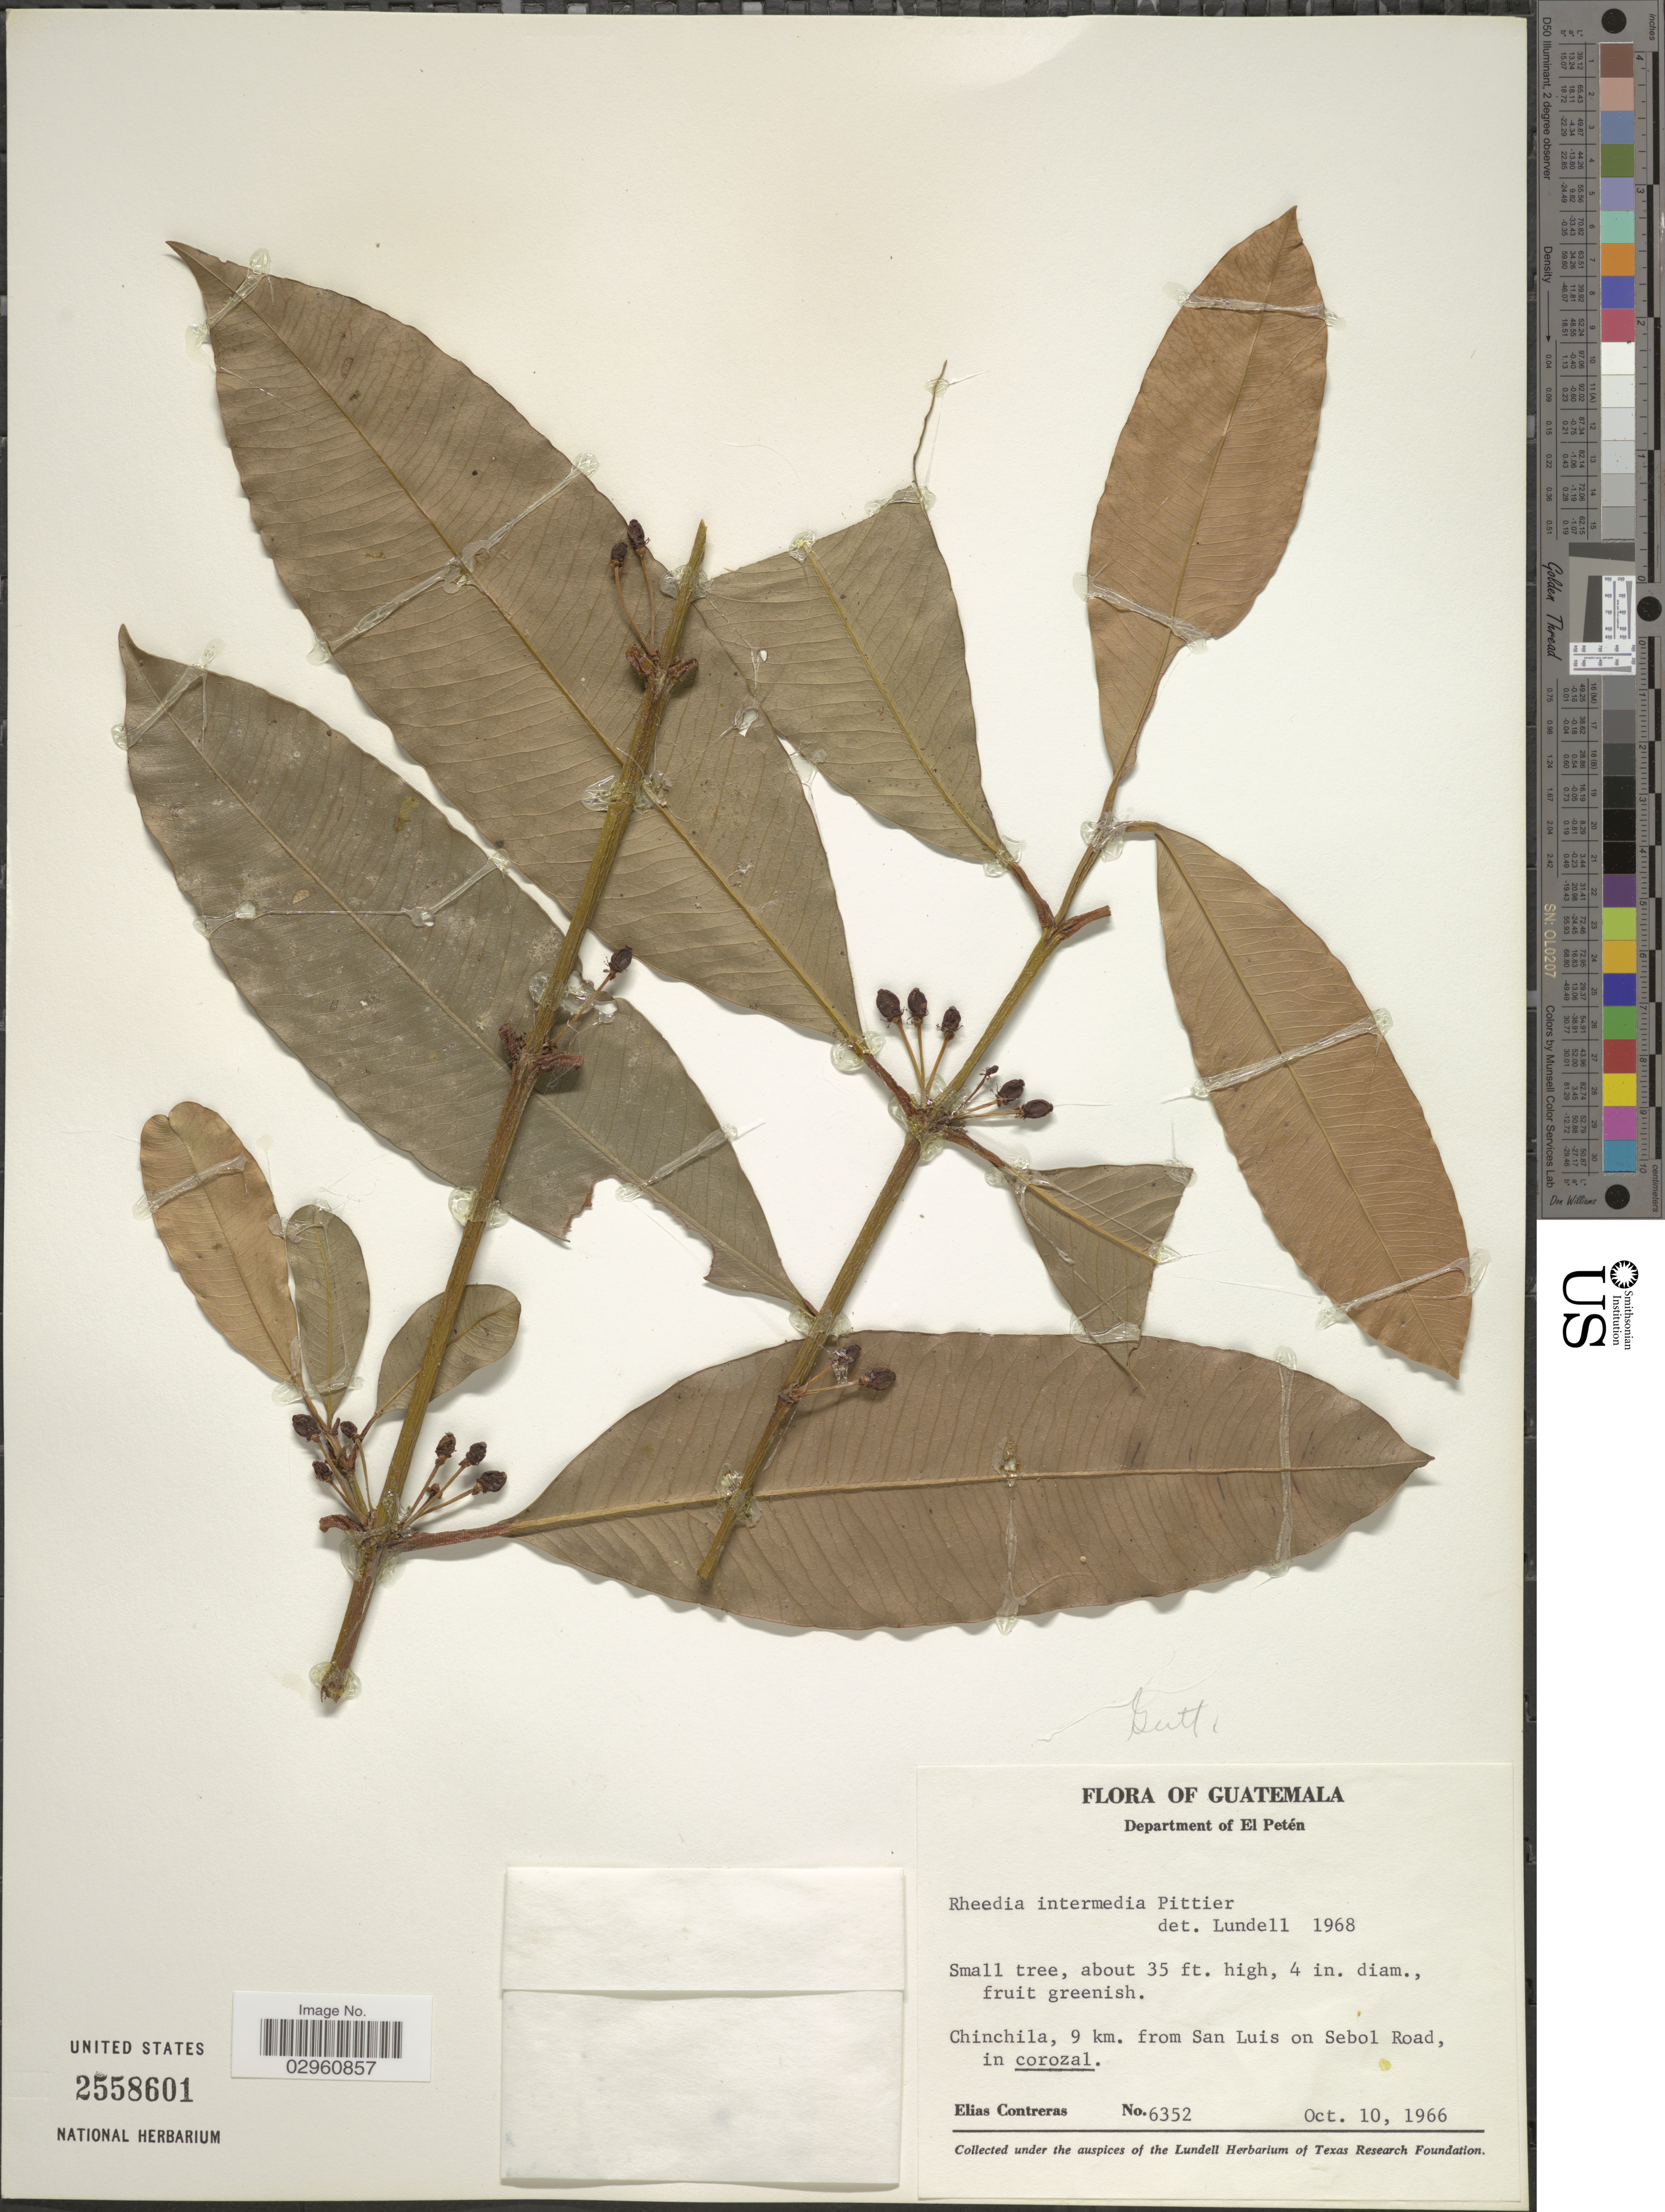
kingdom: Plantae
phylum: Tracheophyta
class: Magnoliopsida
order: Malpighiales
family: Clusiaceae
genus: Garcinia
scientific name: Garcinia intermedia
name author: (Pittier) Hammel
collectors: E. Contreras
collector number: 6352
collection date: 1966-10-10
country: Guatemala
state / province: El Petén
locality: Department of El Petén. Chinchila, 9 km. from San Luis on Sebol Road, in corozal.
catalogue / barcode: US 2558601